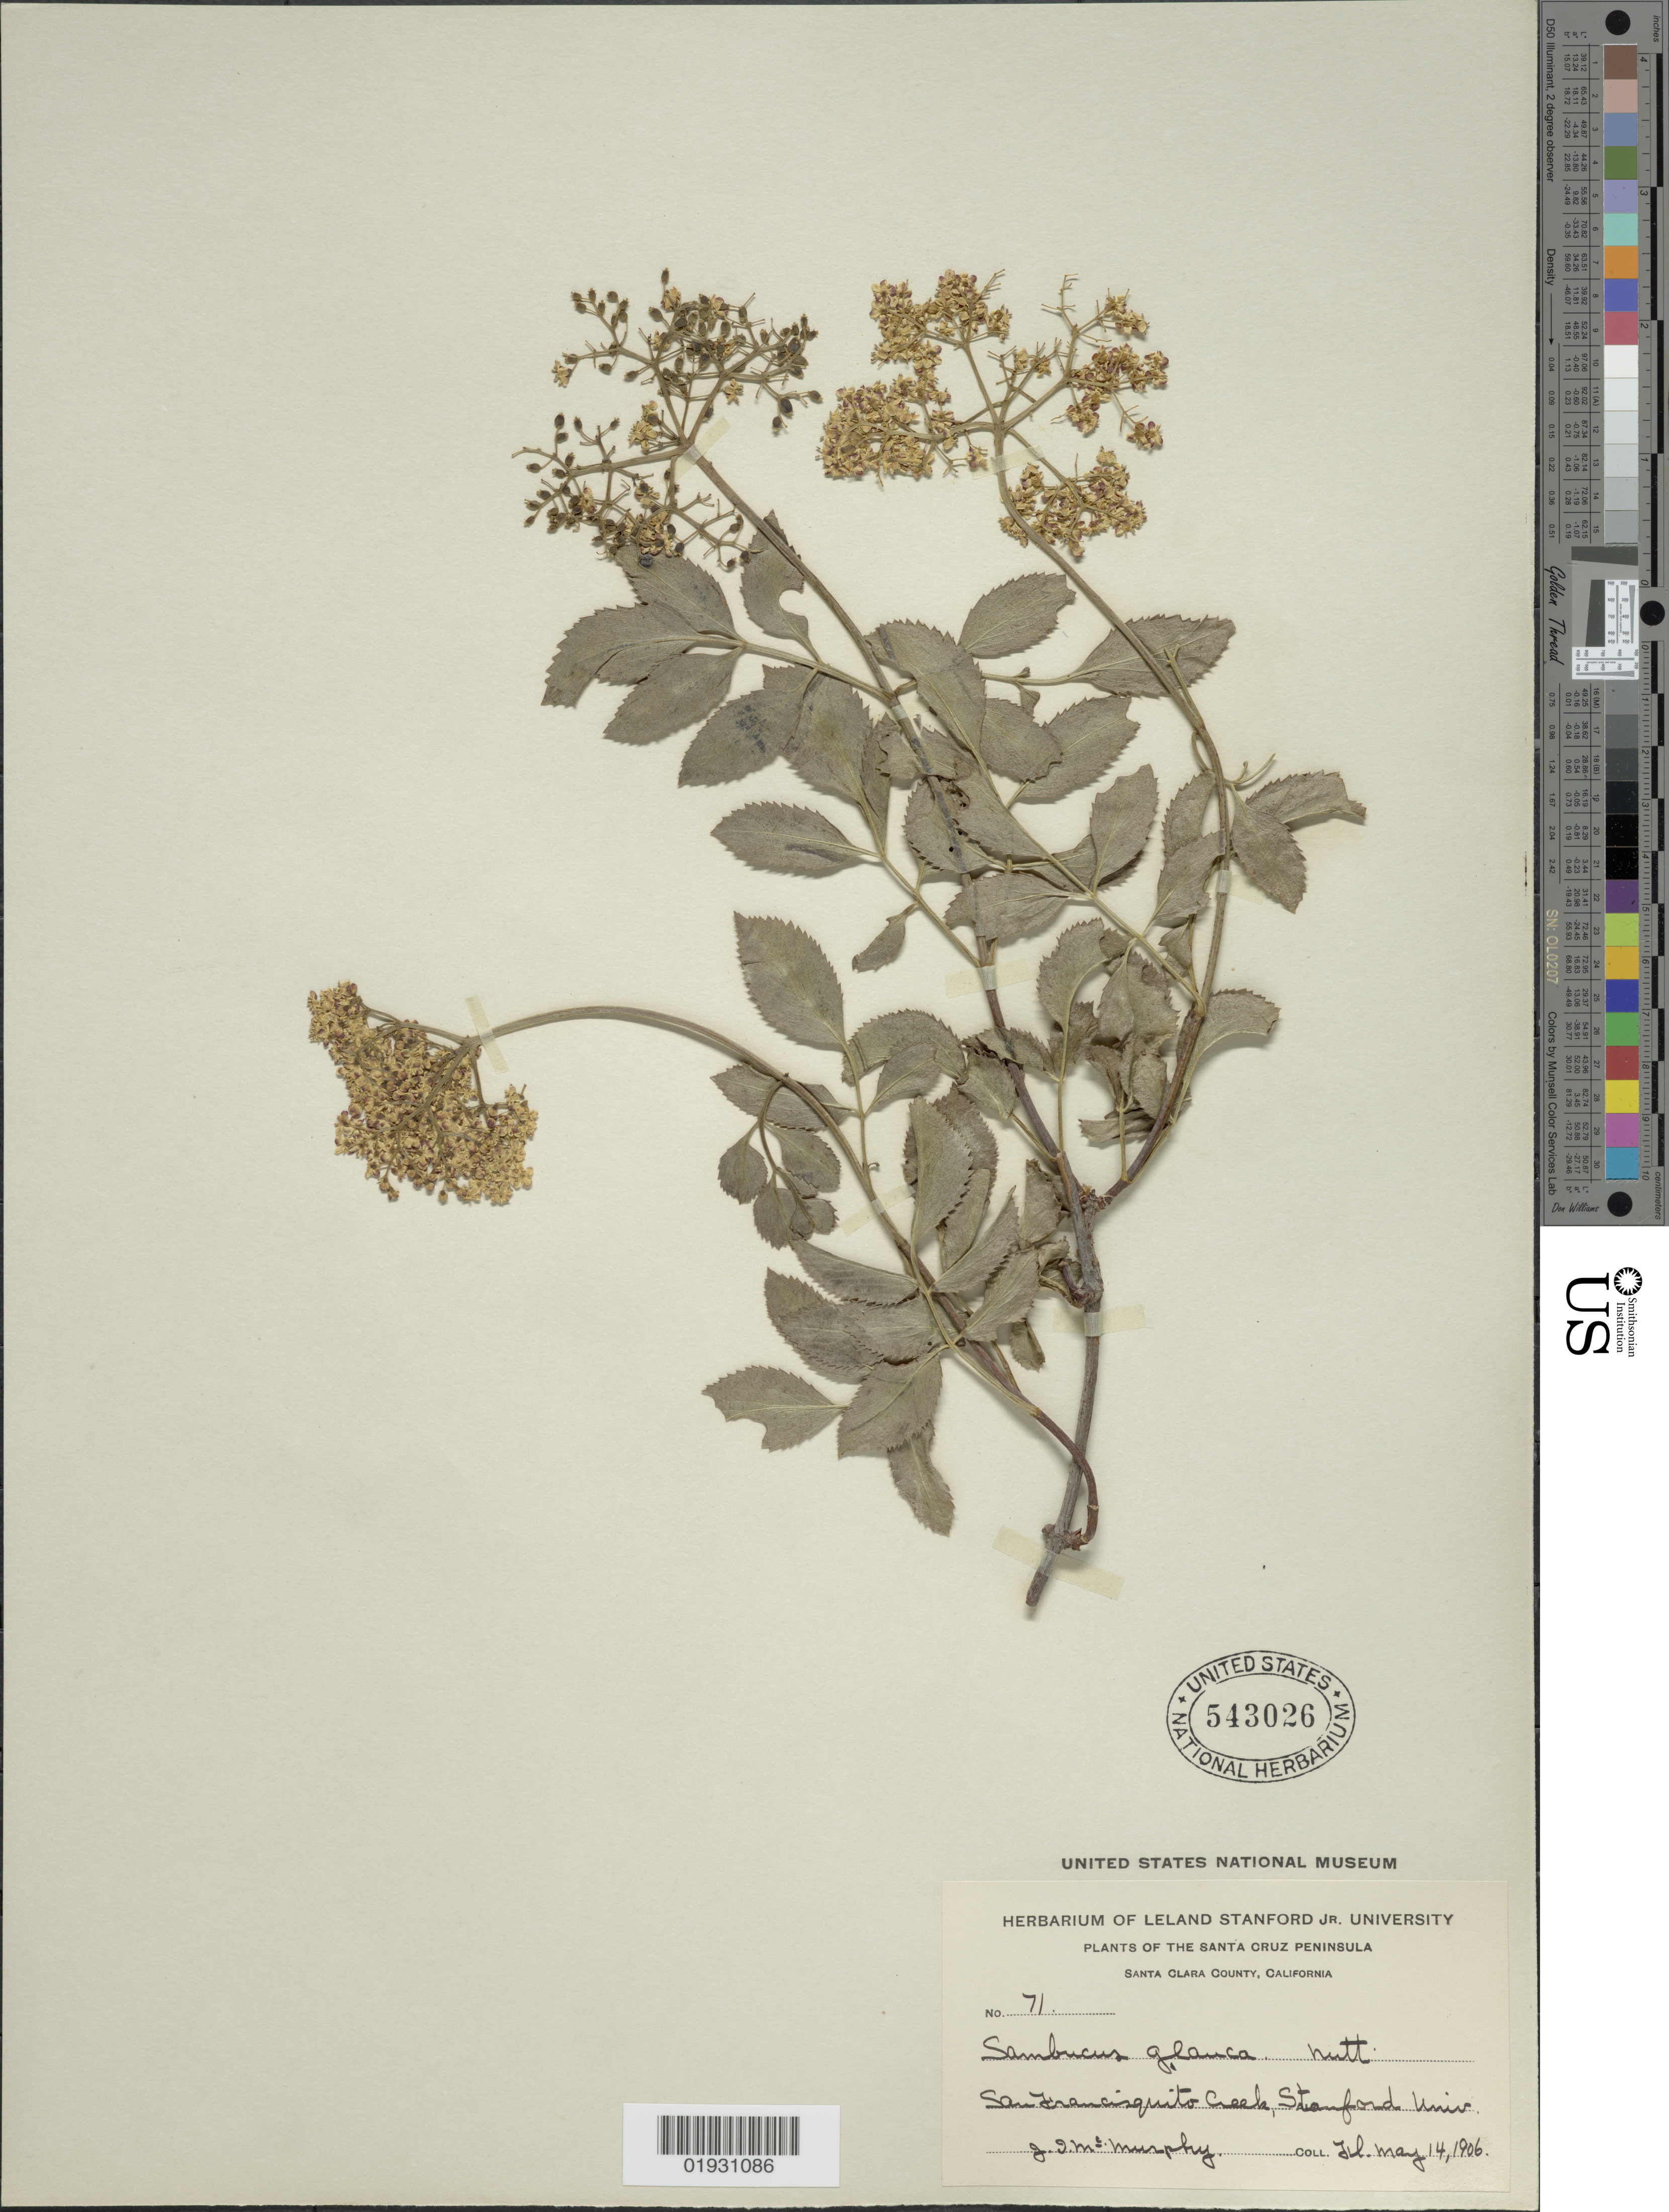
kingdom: Plantae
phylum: Tracheophyta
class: Magnoliopsida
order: Dipsacales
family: Viburnaceae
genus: Sambucus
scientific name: Sambucus mexicana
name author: C. Presl ex DC.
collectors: J. McMurphy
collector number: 71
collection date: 1906-02/1906-05-14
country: United States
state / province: California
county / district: Santa Clara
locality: Santa Cruz Peninsula. Santa Clara County. San Francisquito Creek, Stanford Univ.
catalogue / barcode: US 543026